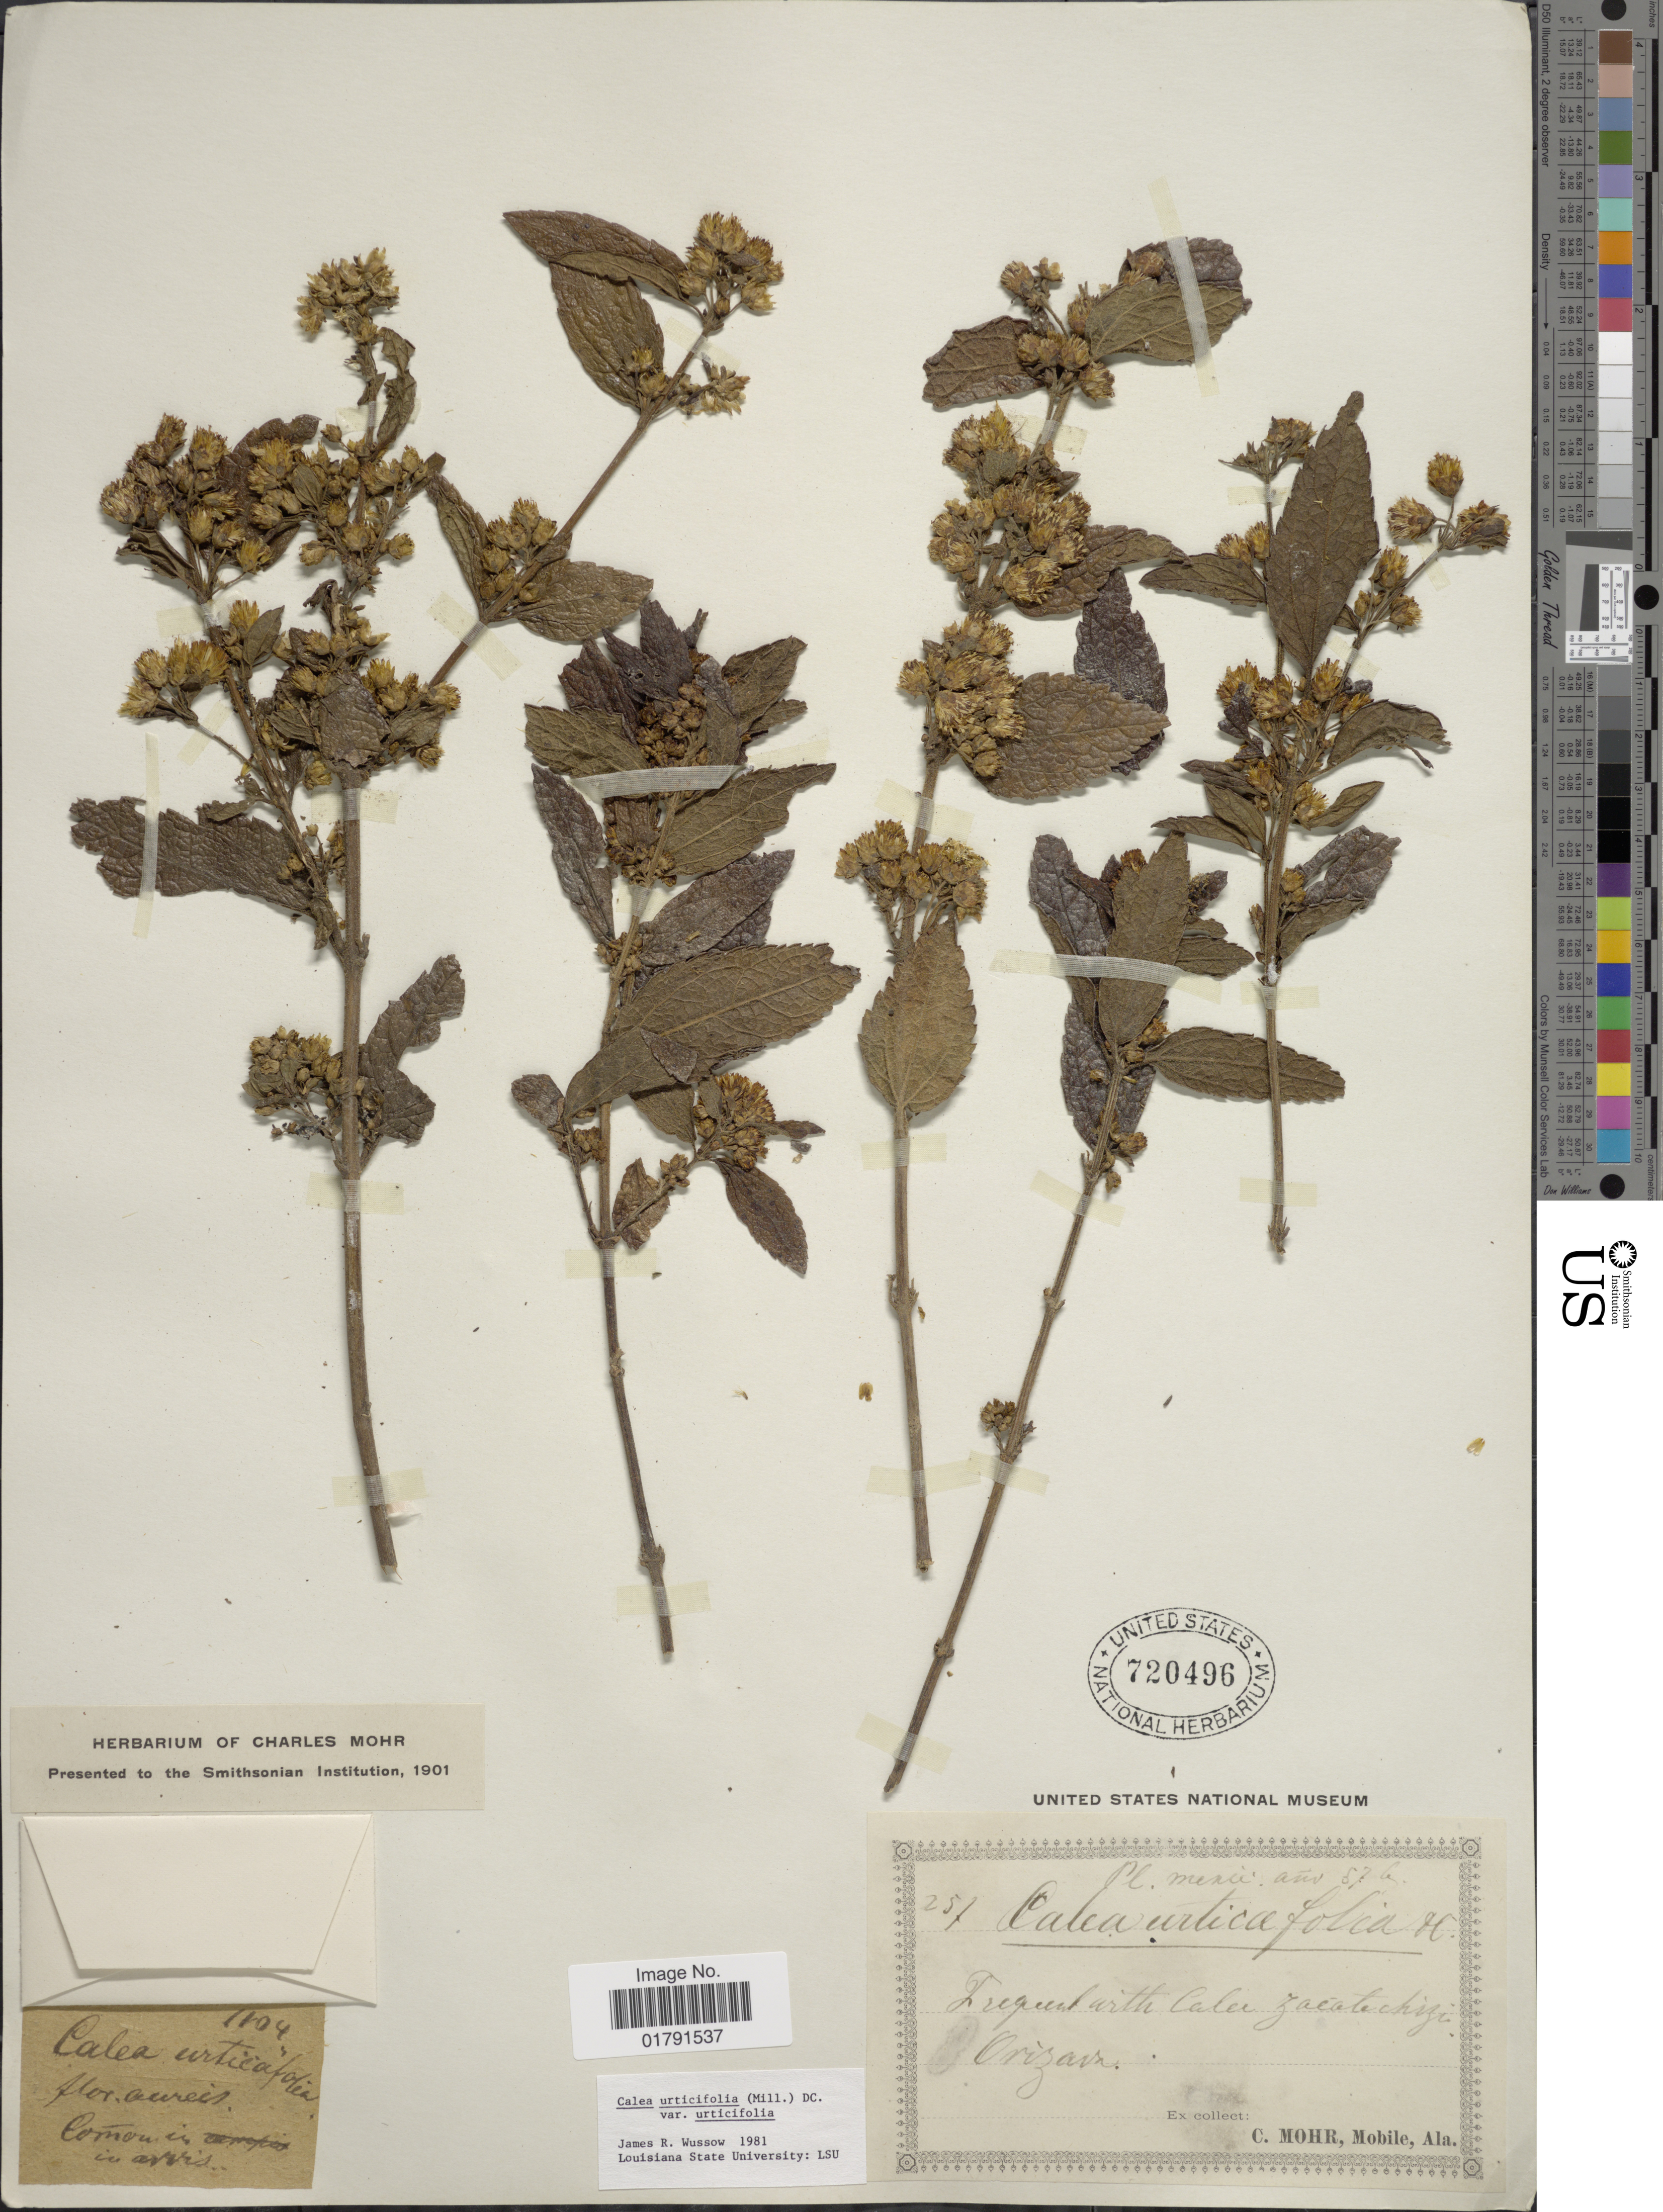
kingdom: Plantae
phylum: Tracheophyta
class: Magnoliopsida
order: Asterales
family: Asteraceae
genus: Calea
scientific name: Calea urticifolia var. urticifolia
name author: (Mill.) DC.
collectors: Mohr, C. T. (herbarium)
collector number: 257*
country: Mexico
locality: Orizava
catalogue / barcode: US 720496